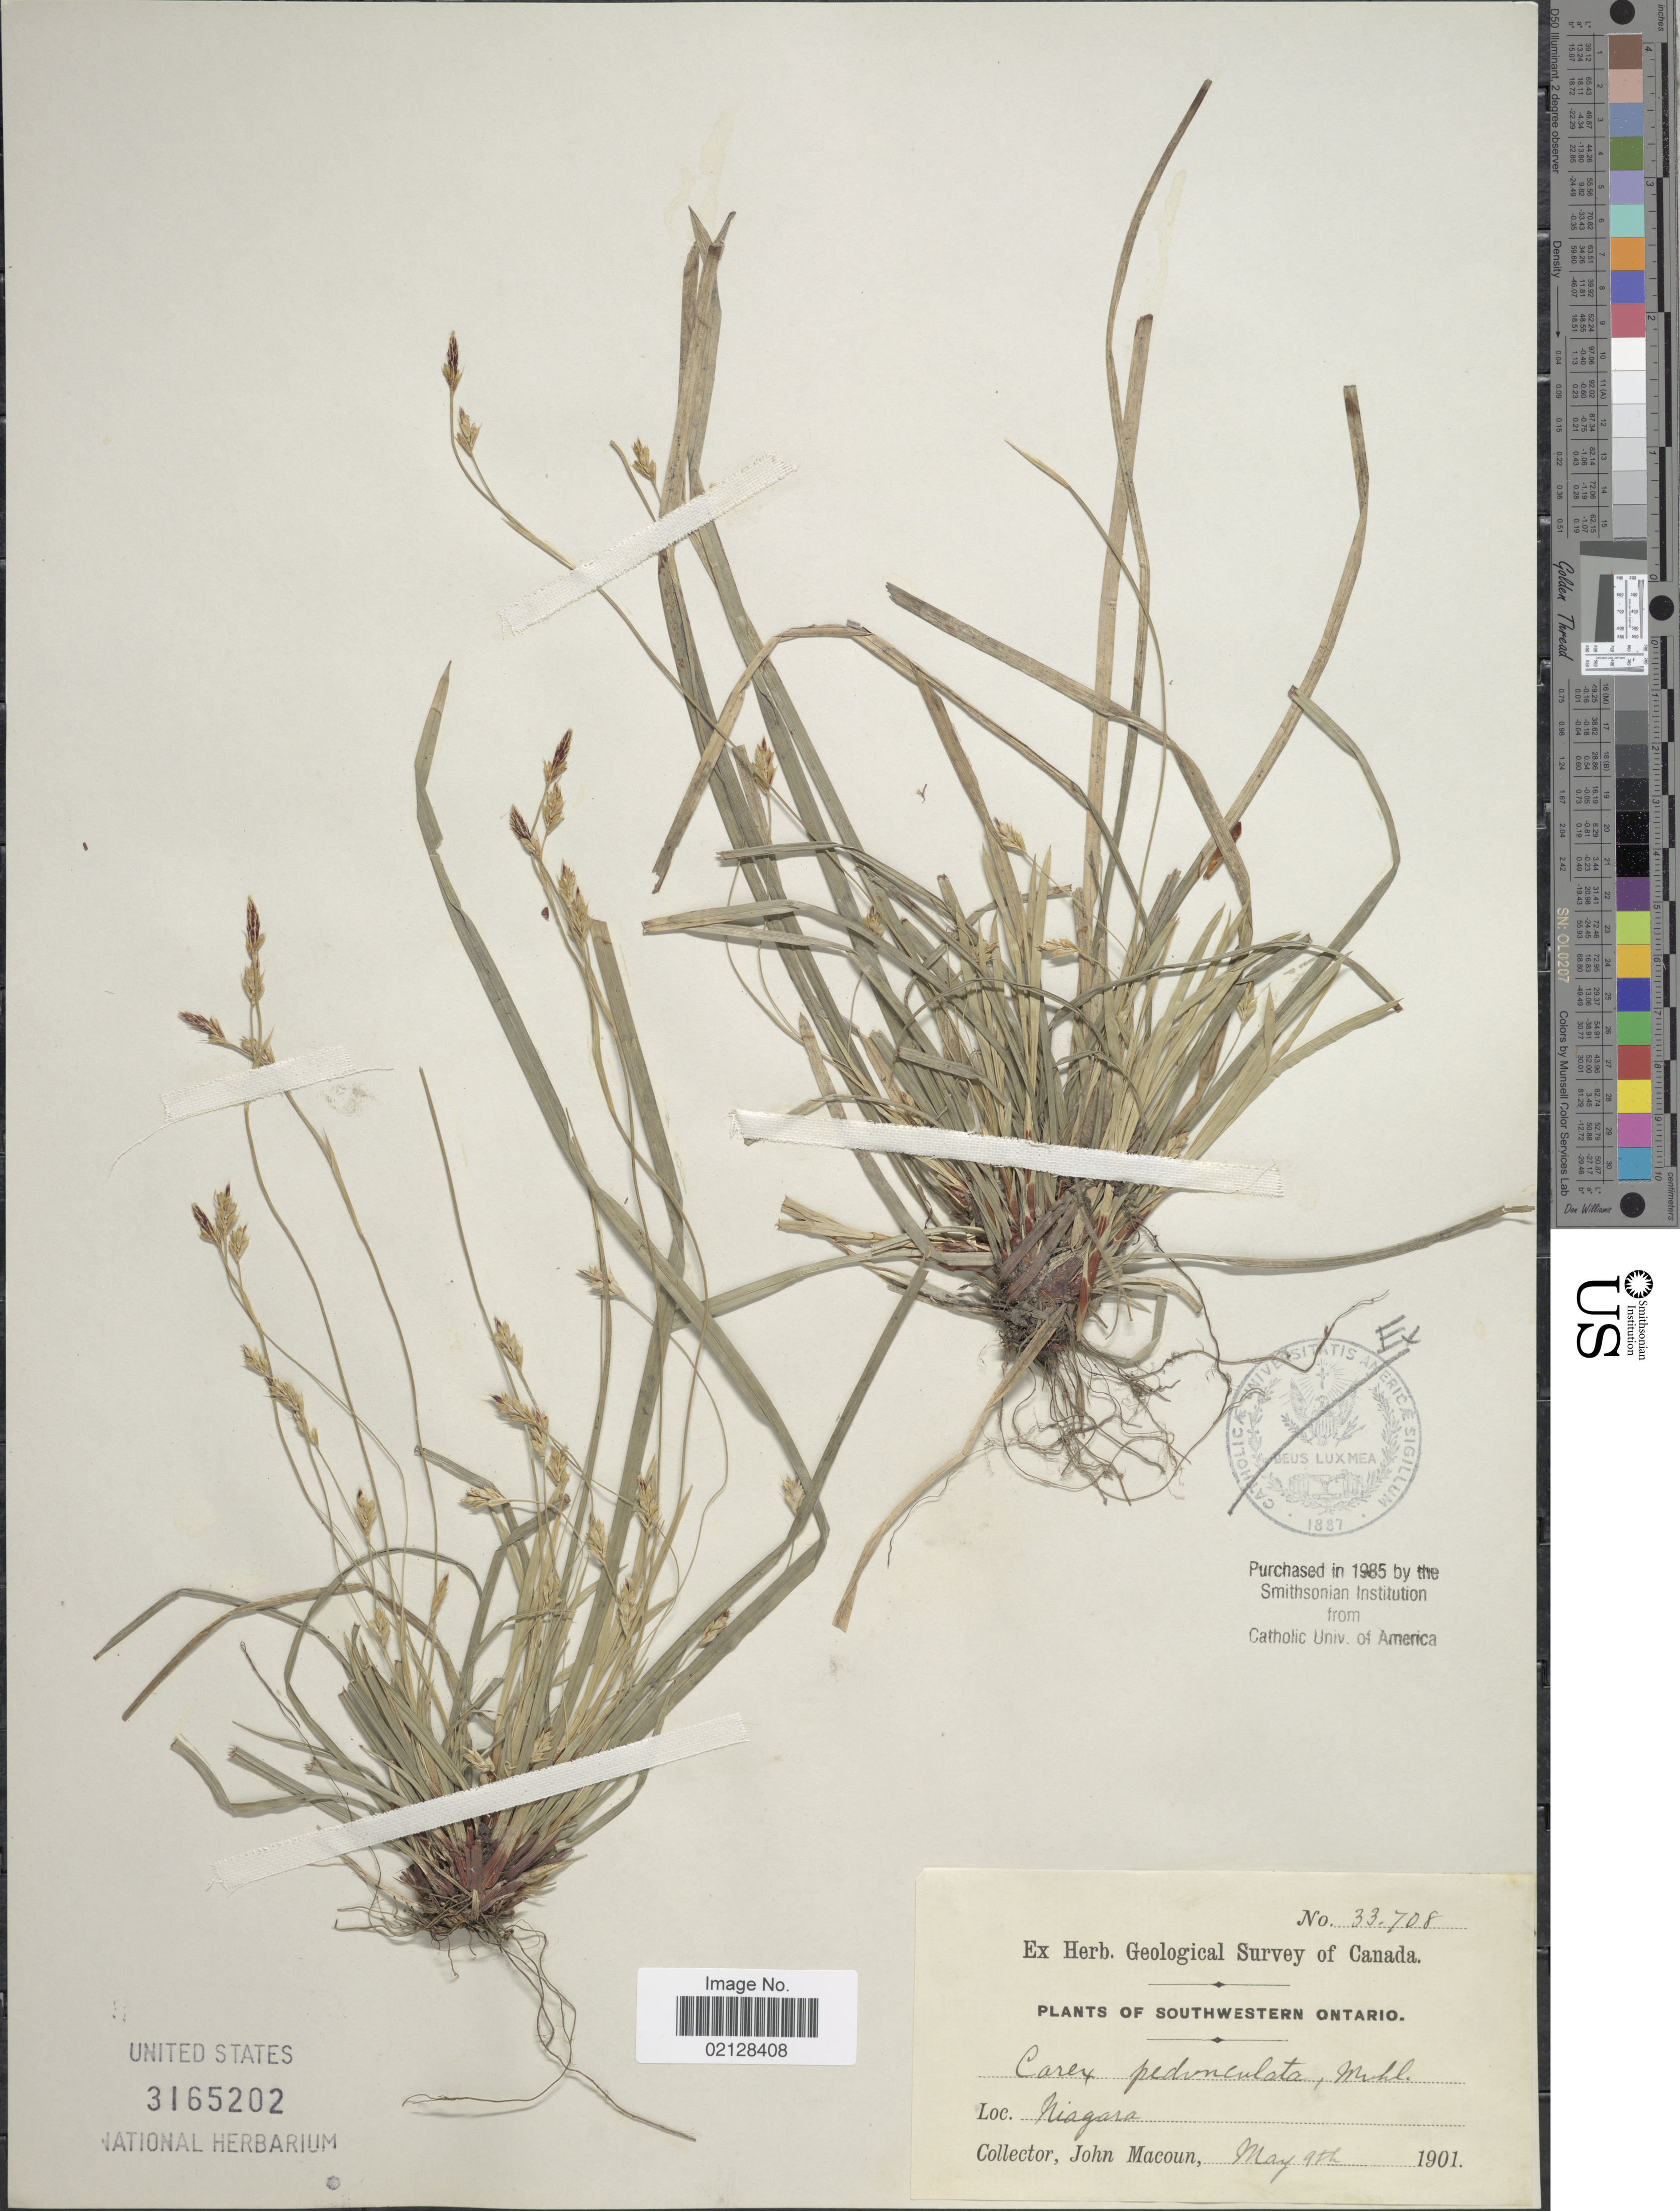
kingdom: Plantae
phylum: Tracheophyta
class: Liliopsida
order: Poales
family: Cyperaceae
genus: Carex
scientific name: Carex pedunculata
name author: Muhl. ex Willd.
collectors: J. Macoun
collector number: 33708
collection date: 1901-05-09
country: Canada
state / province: Ontario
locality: Southwestern Ontario, Niagara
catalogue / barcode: US 3165202